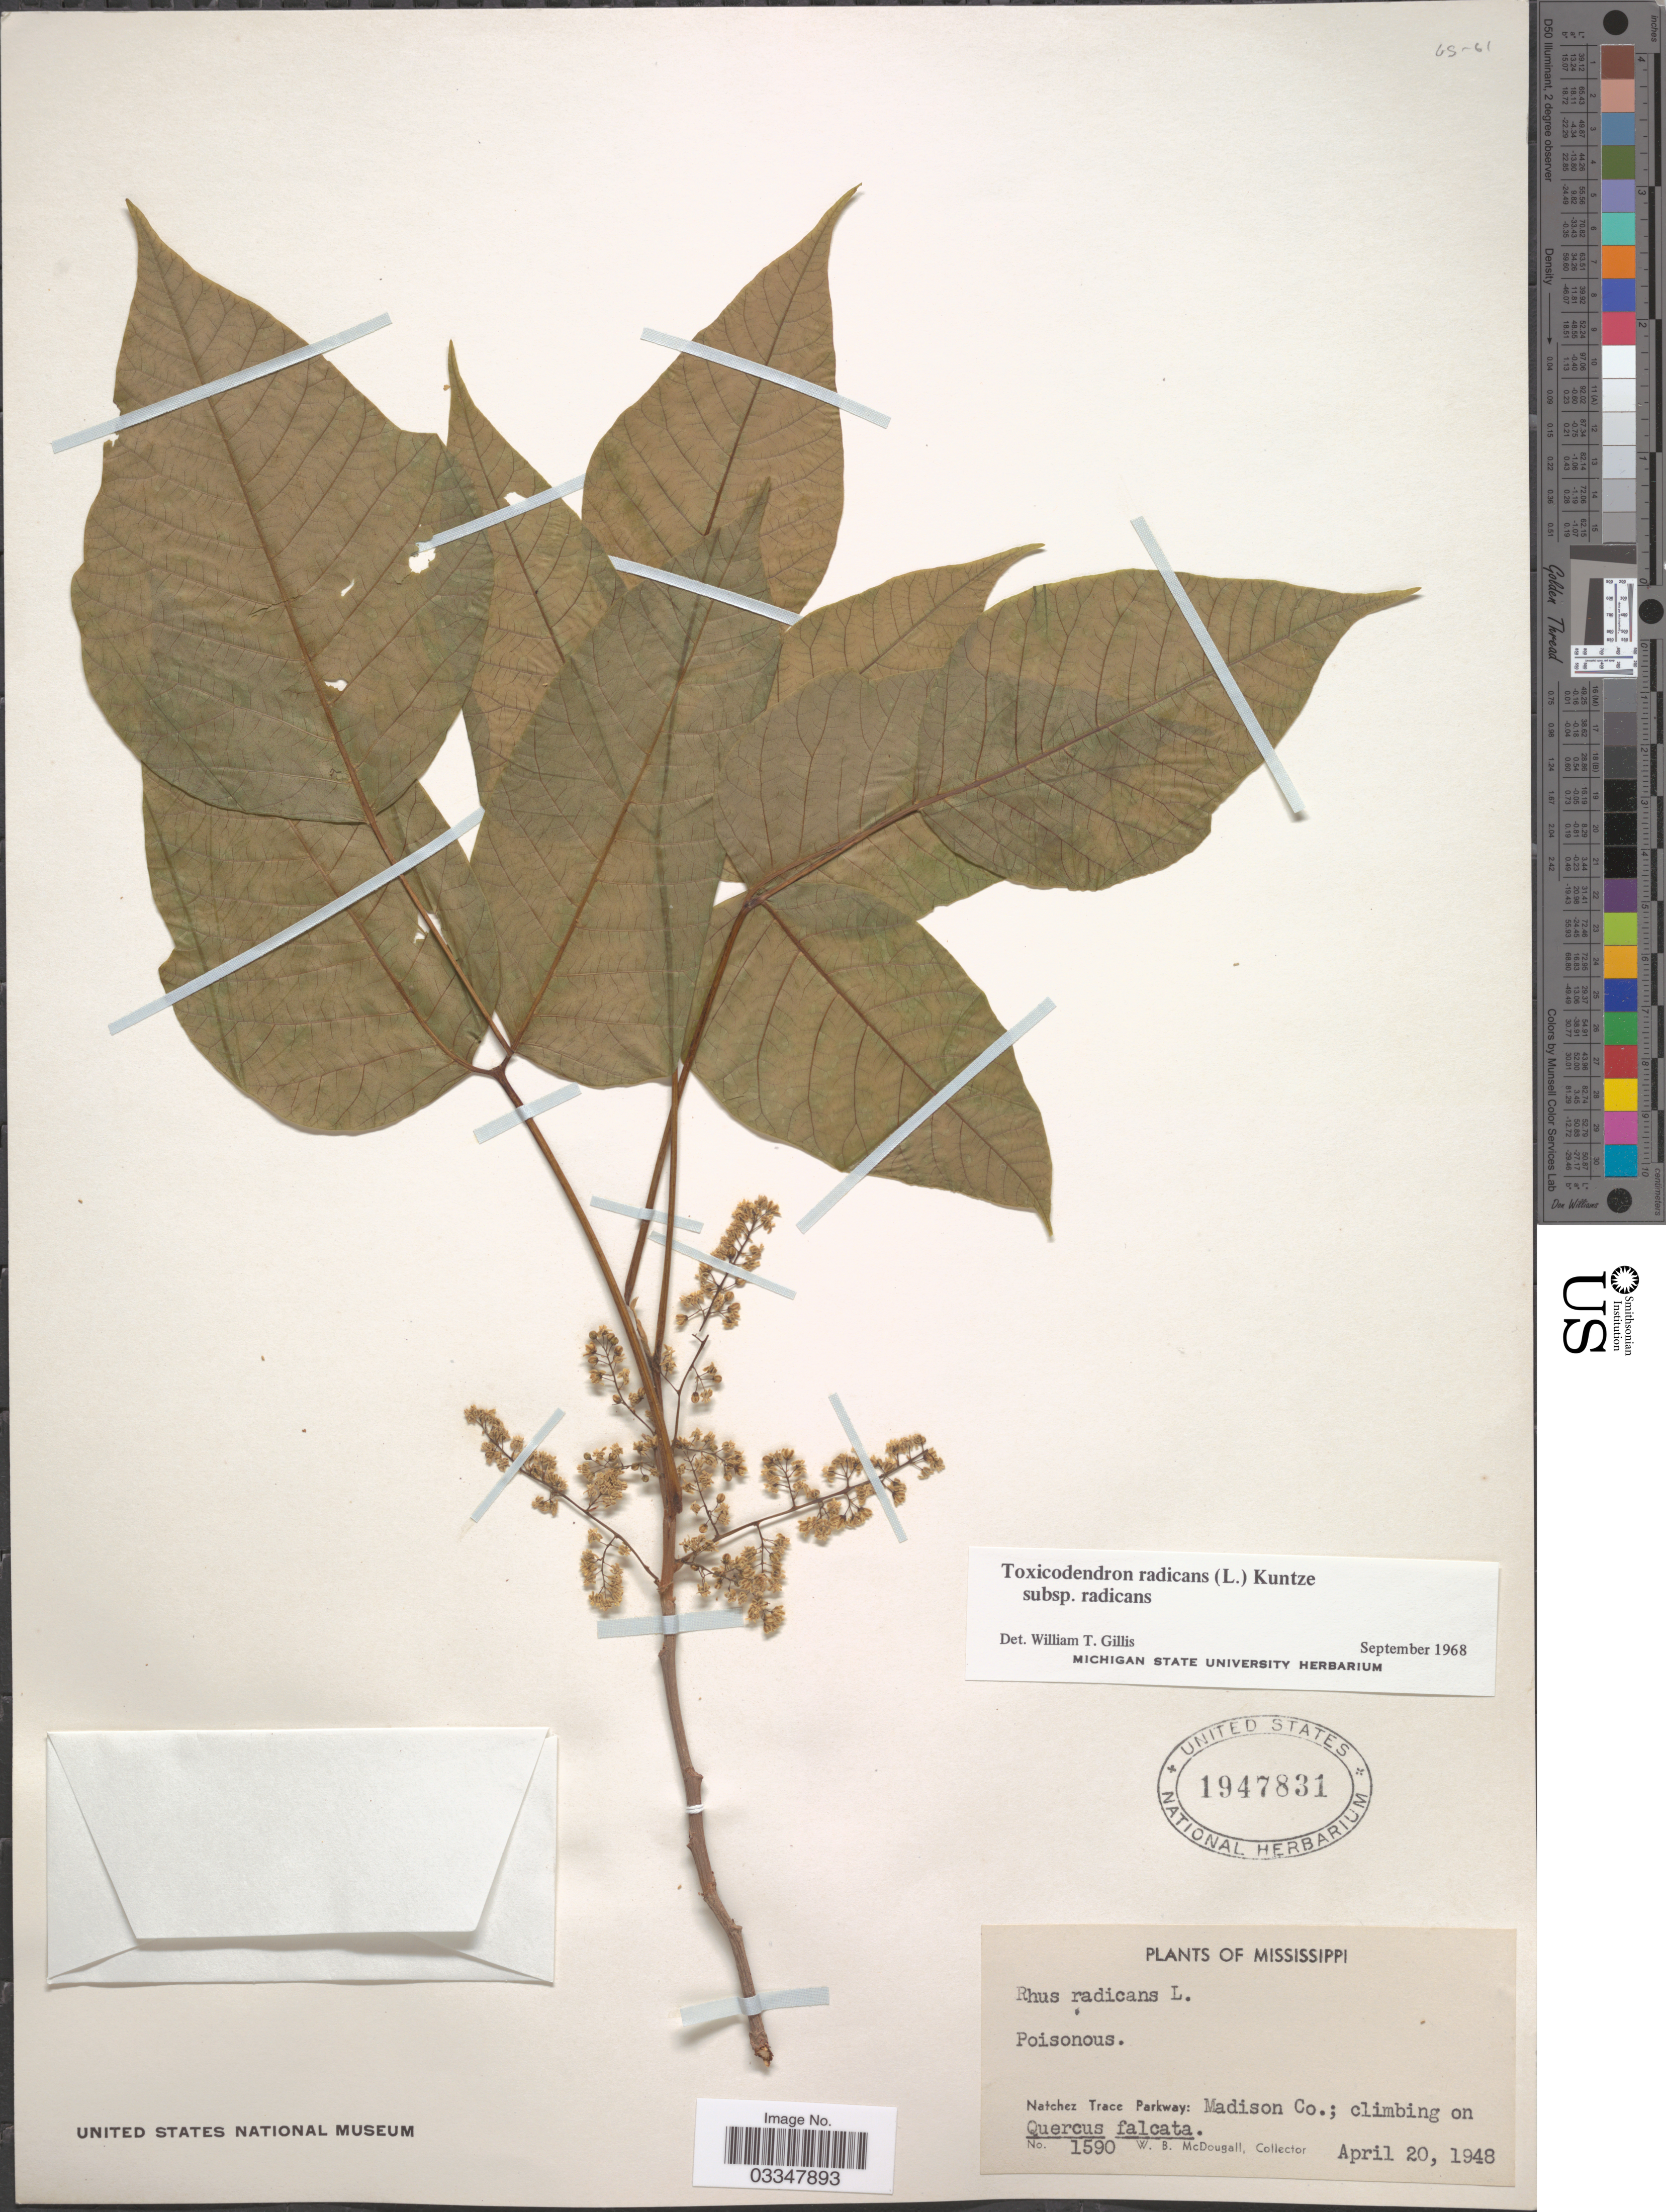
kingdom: Plantae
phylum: Tracheophyta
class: Magnoliopsida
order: Sapindales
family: Anacardiaceae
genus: Toxicodendron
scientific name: Toxicodendron radicans subsp. radicans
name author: (L.) Kuntze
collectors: W. B. McDougall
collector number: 1590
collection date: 1948-04-20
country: United States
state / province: Mississippi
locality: Natchez Trace Parkway: Madison Co.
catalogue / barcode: US 1947831